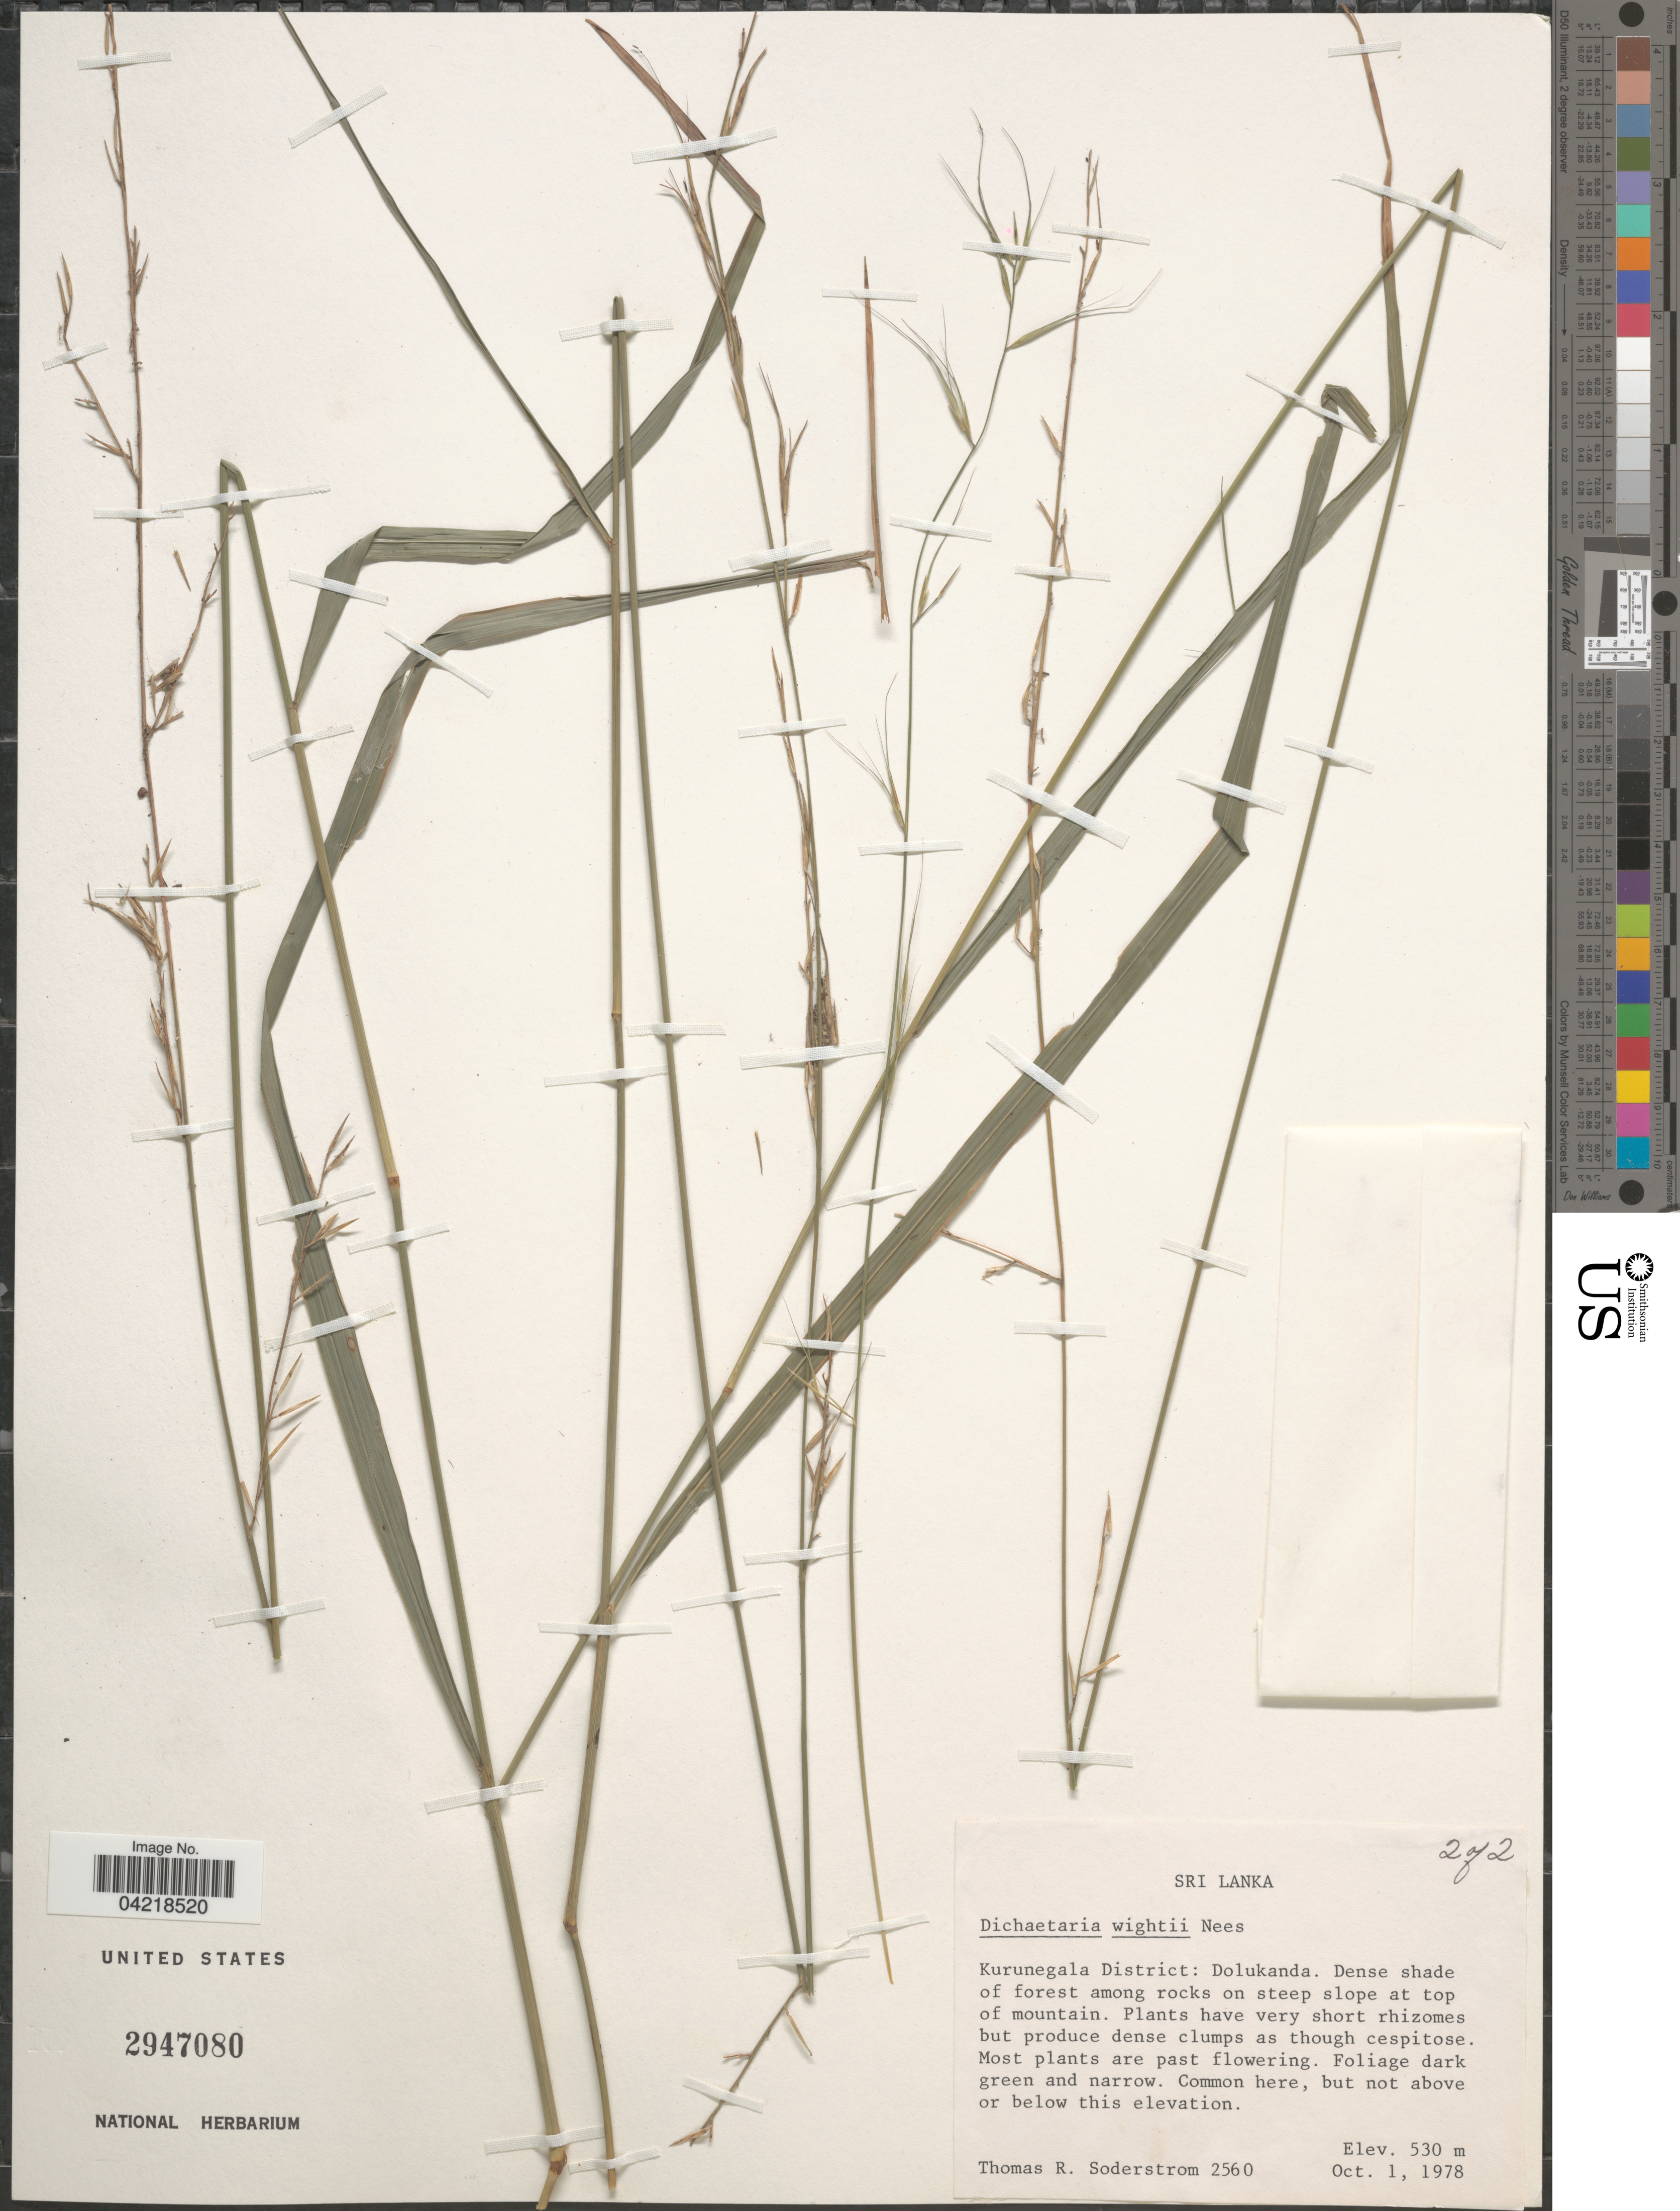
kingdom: Plantae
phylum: Tracheophyta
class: Liliopsida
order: Poales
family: Poaceae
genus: Dichaetaria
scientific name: Dichaetaria wightii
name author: Nees & Steud.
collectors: T. R. Soderstrom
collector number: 2560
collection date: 1978-10-01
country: Sri Lanka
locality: Kurunegala District: Dolukanda. Dense shade of forest among rocks on steep slope at top of mountain.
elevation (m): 530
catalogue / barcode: US 2947080